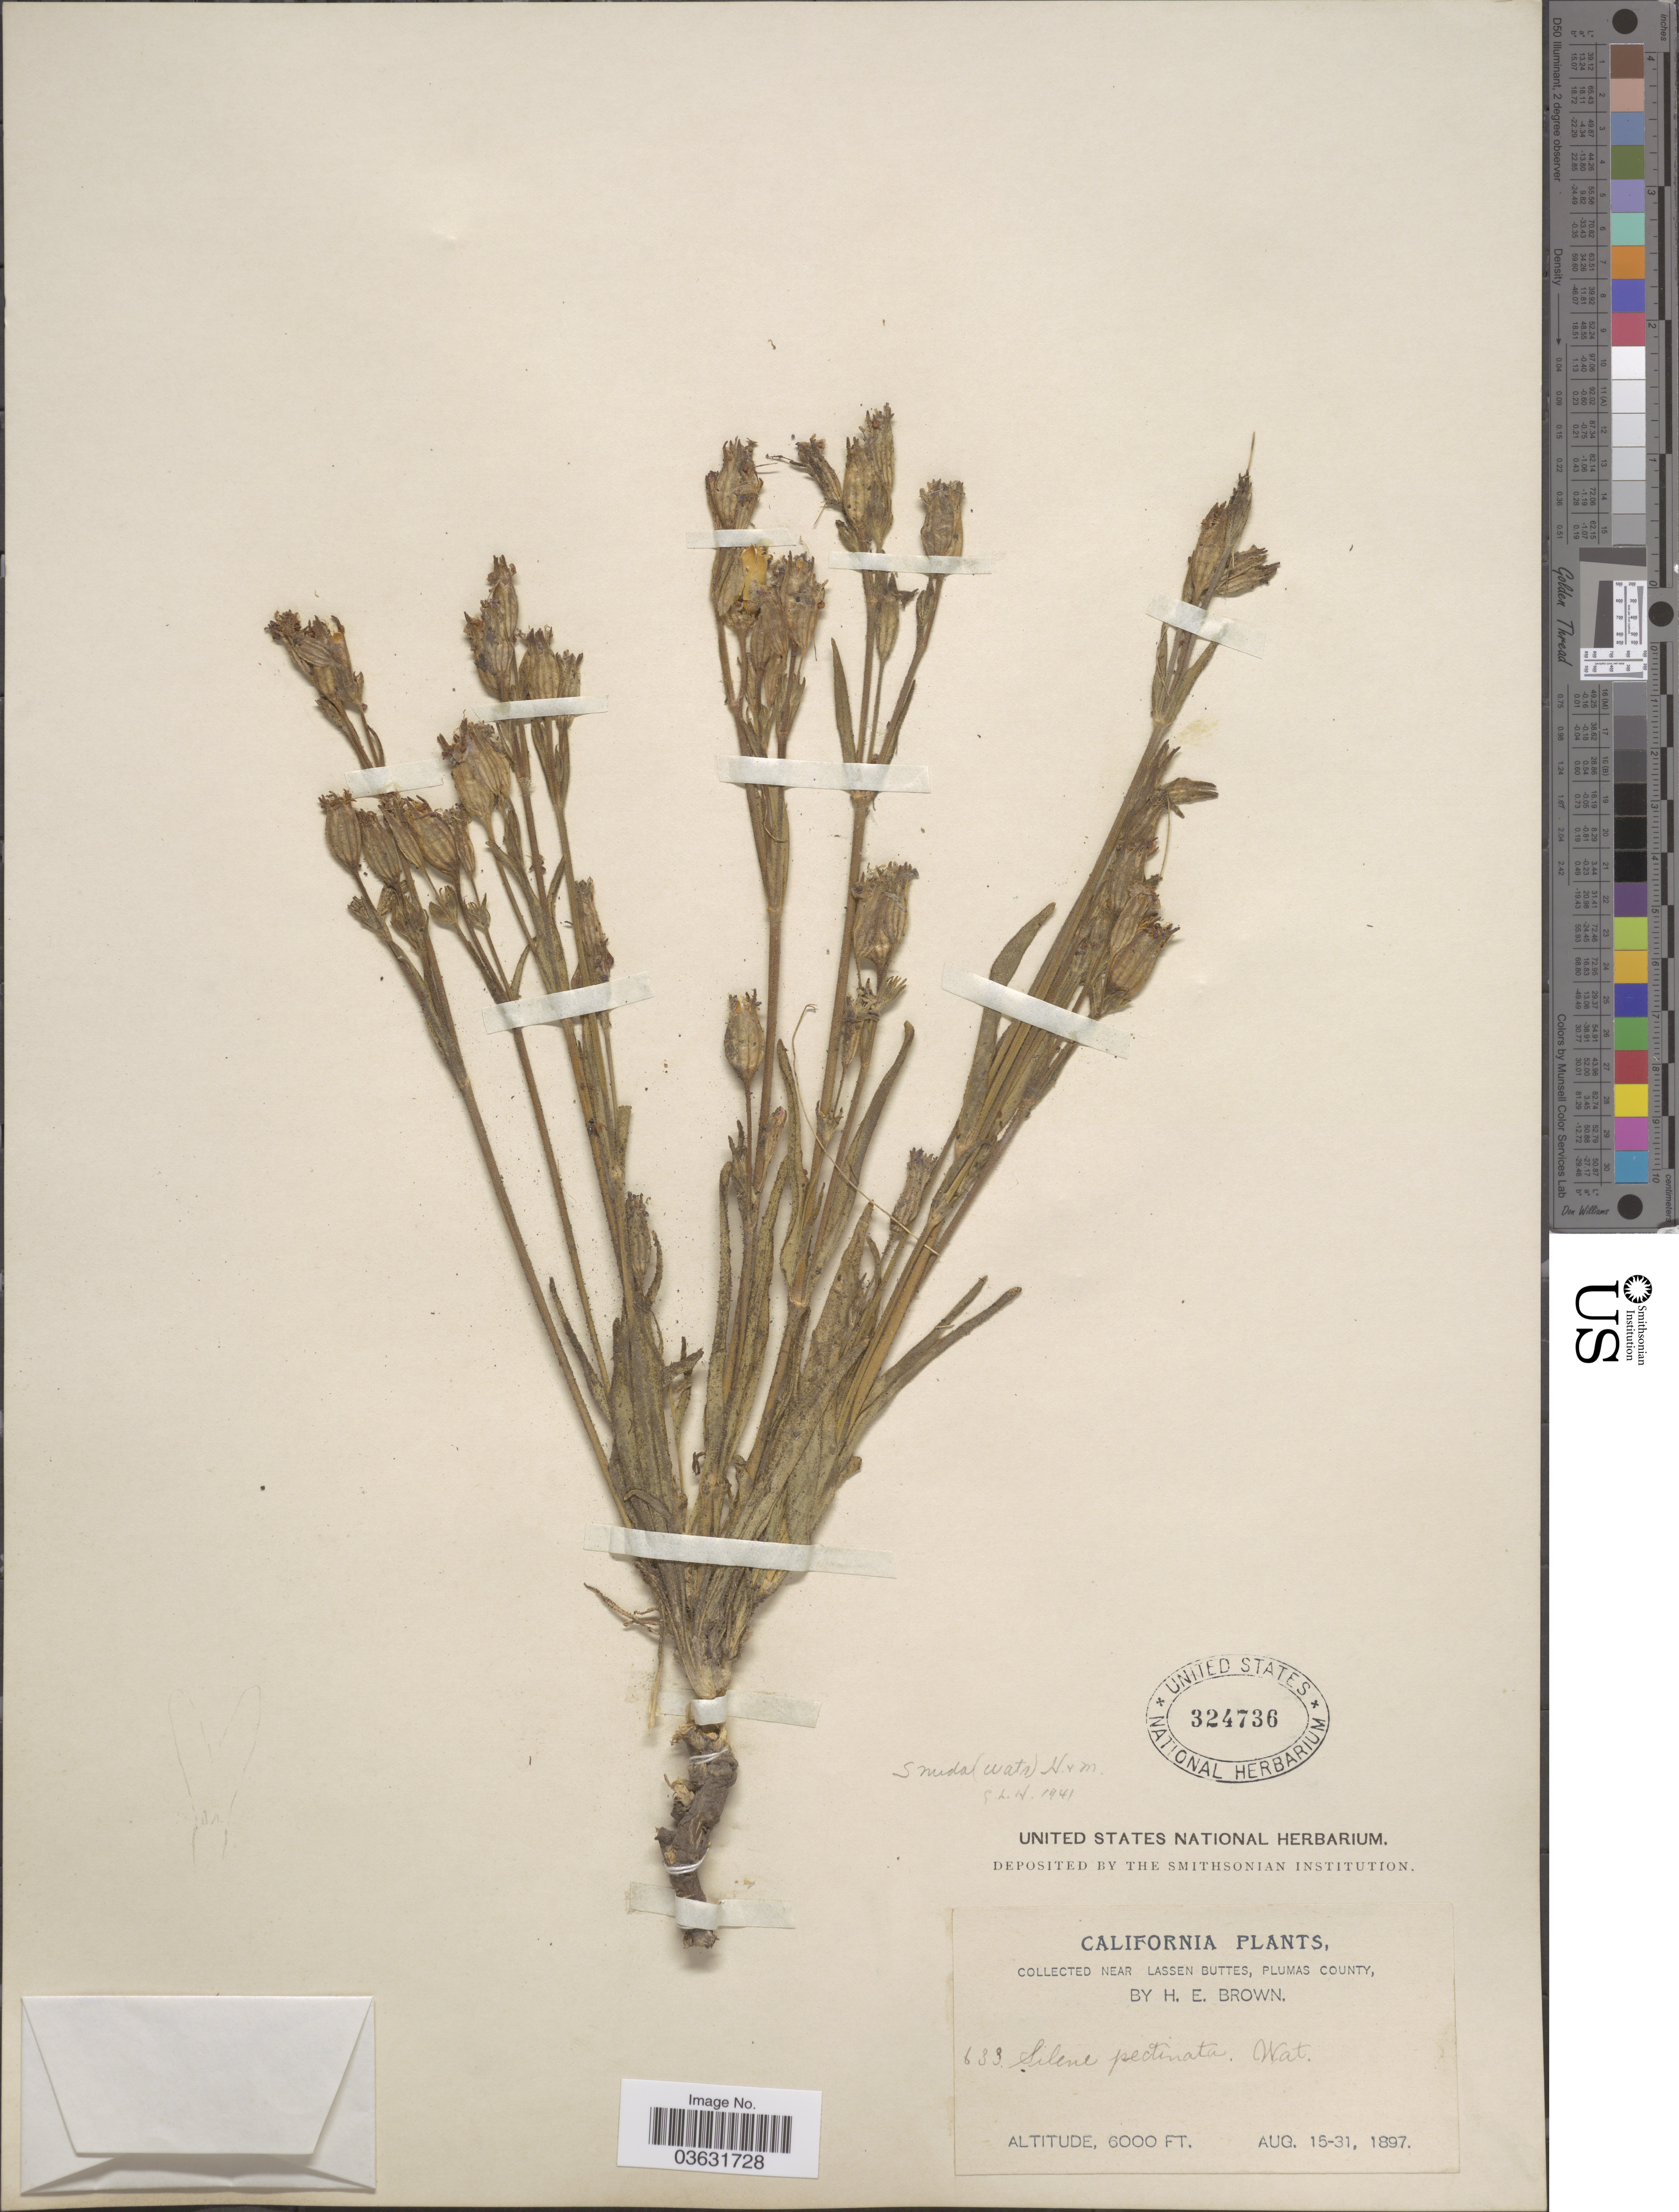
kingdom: Plantae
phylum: Tracheophyta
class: Magnoliopsida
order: Caryophyllales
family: Caryophyllaceae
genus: Silene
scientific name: Silene nuda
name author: (S. Watson) C.L. Hitchc. & Maguire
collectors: H. E. Brown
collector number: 633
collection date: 1897-08-15/1897-08-31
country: United States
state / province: California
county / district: Plumas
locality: Near Lassen Buttes, Plumas County.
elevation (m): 1829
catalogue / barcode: US 324736